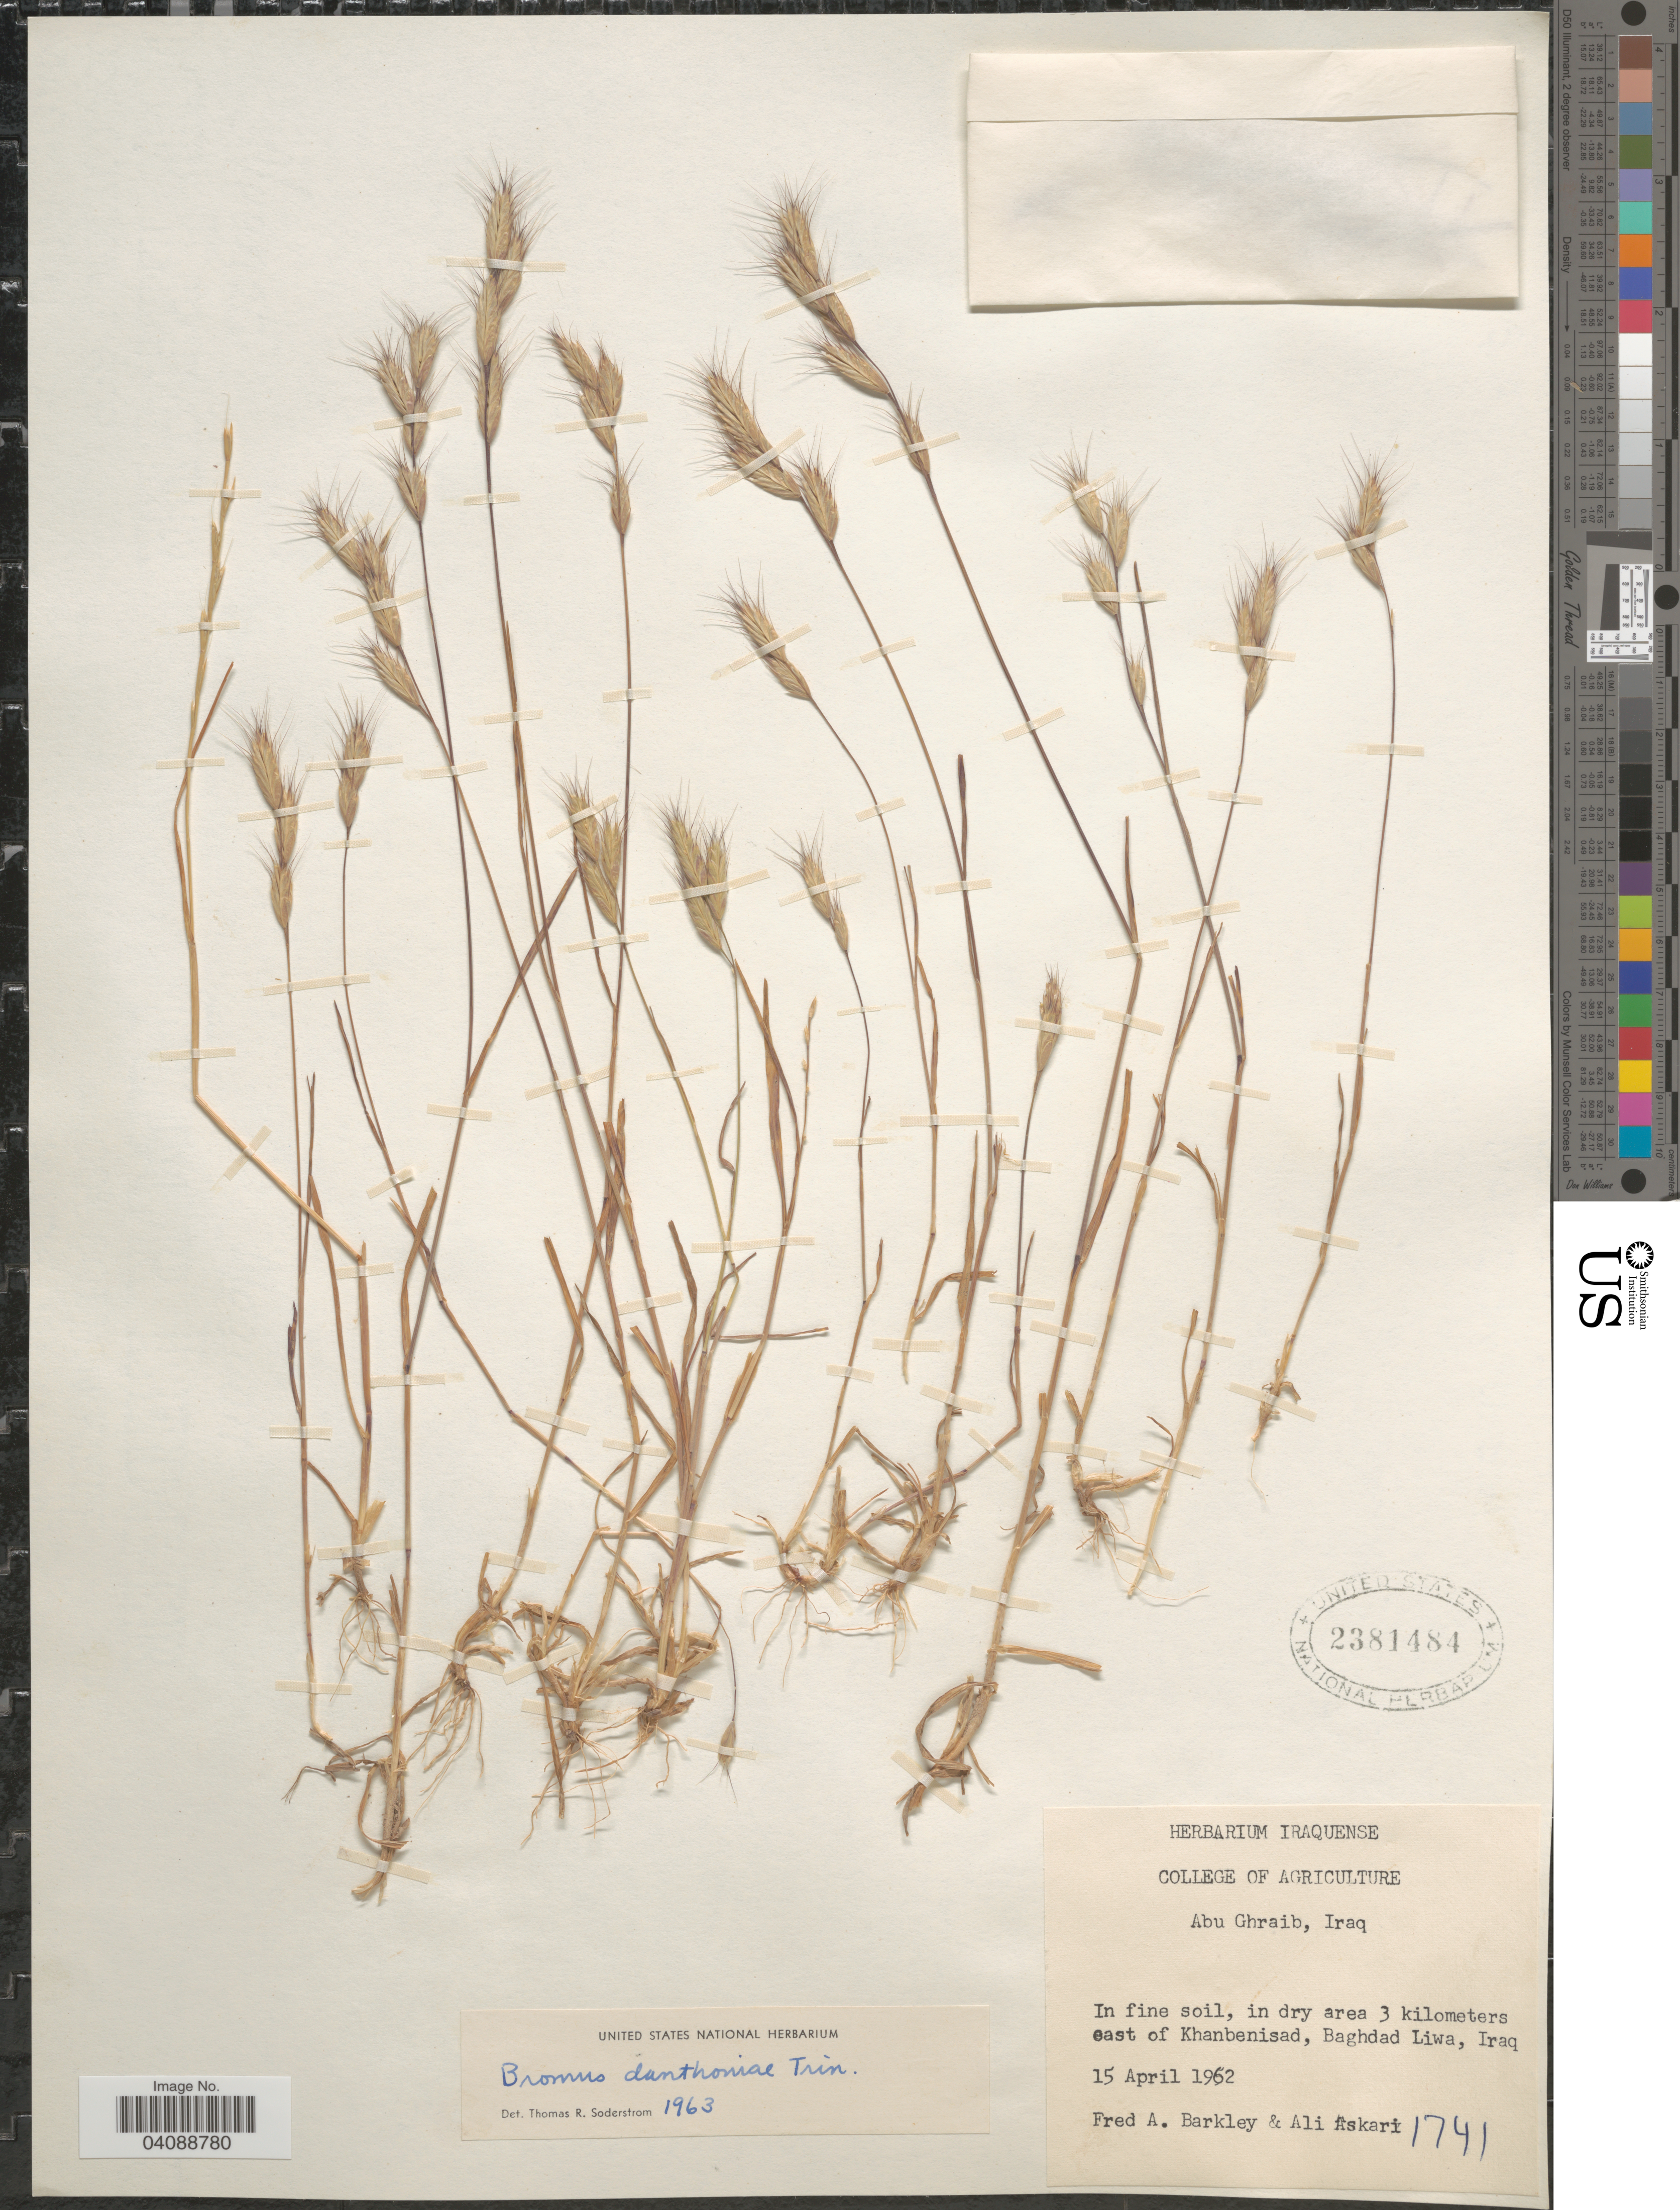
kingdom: Plantae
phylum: Tracheophyta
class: Liliopsida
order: Poales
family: Poaceae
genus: Bromus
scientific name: Bromus danthoniae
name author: Trin. ex C.A. Mey.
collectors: F. A. Barkley & Askari, A.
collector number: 1741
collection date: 1962-04-15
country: Iraq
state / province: Baghdad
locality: Abu Ghraib. In fine soil, in dry area 3 kilometers east of Khanbenisad, Baghdad Liwa.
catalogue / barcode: US 2381484